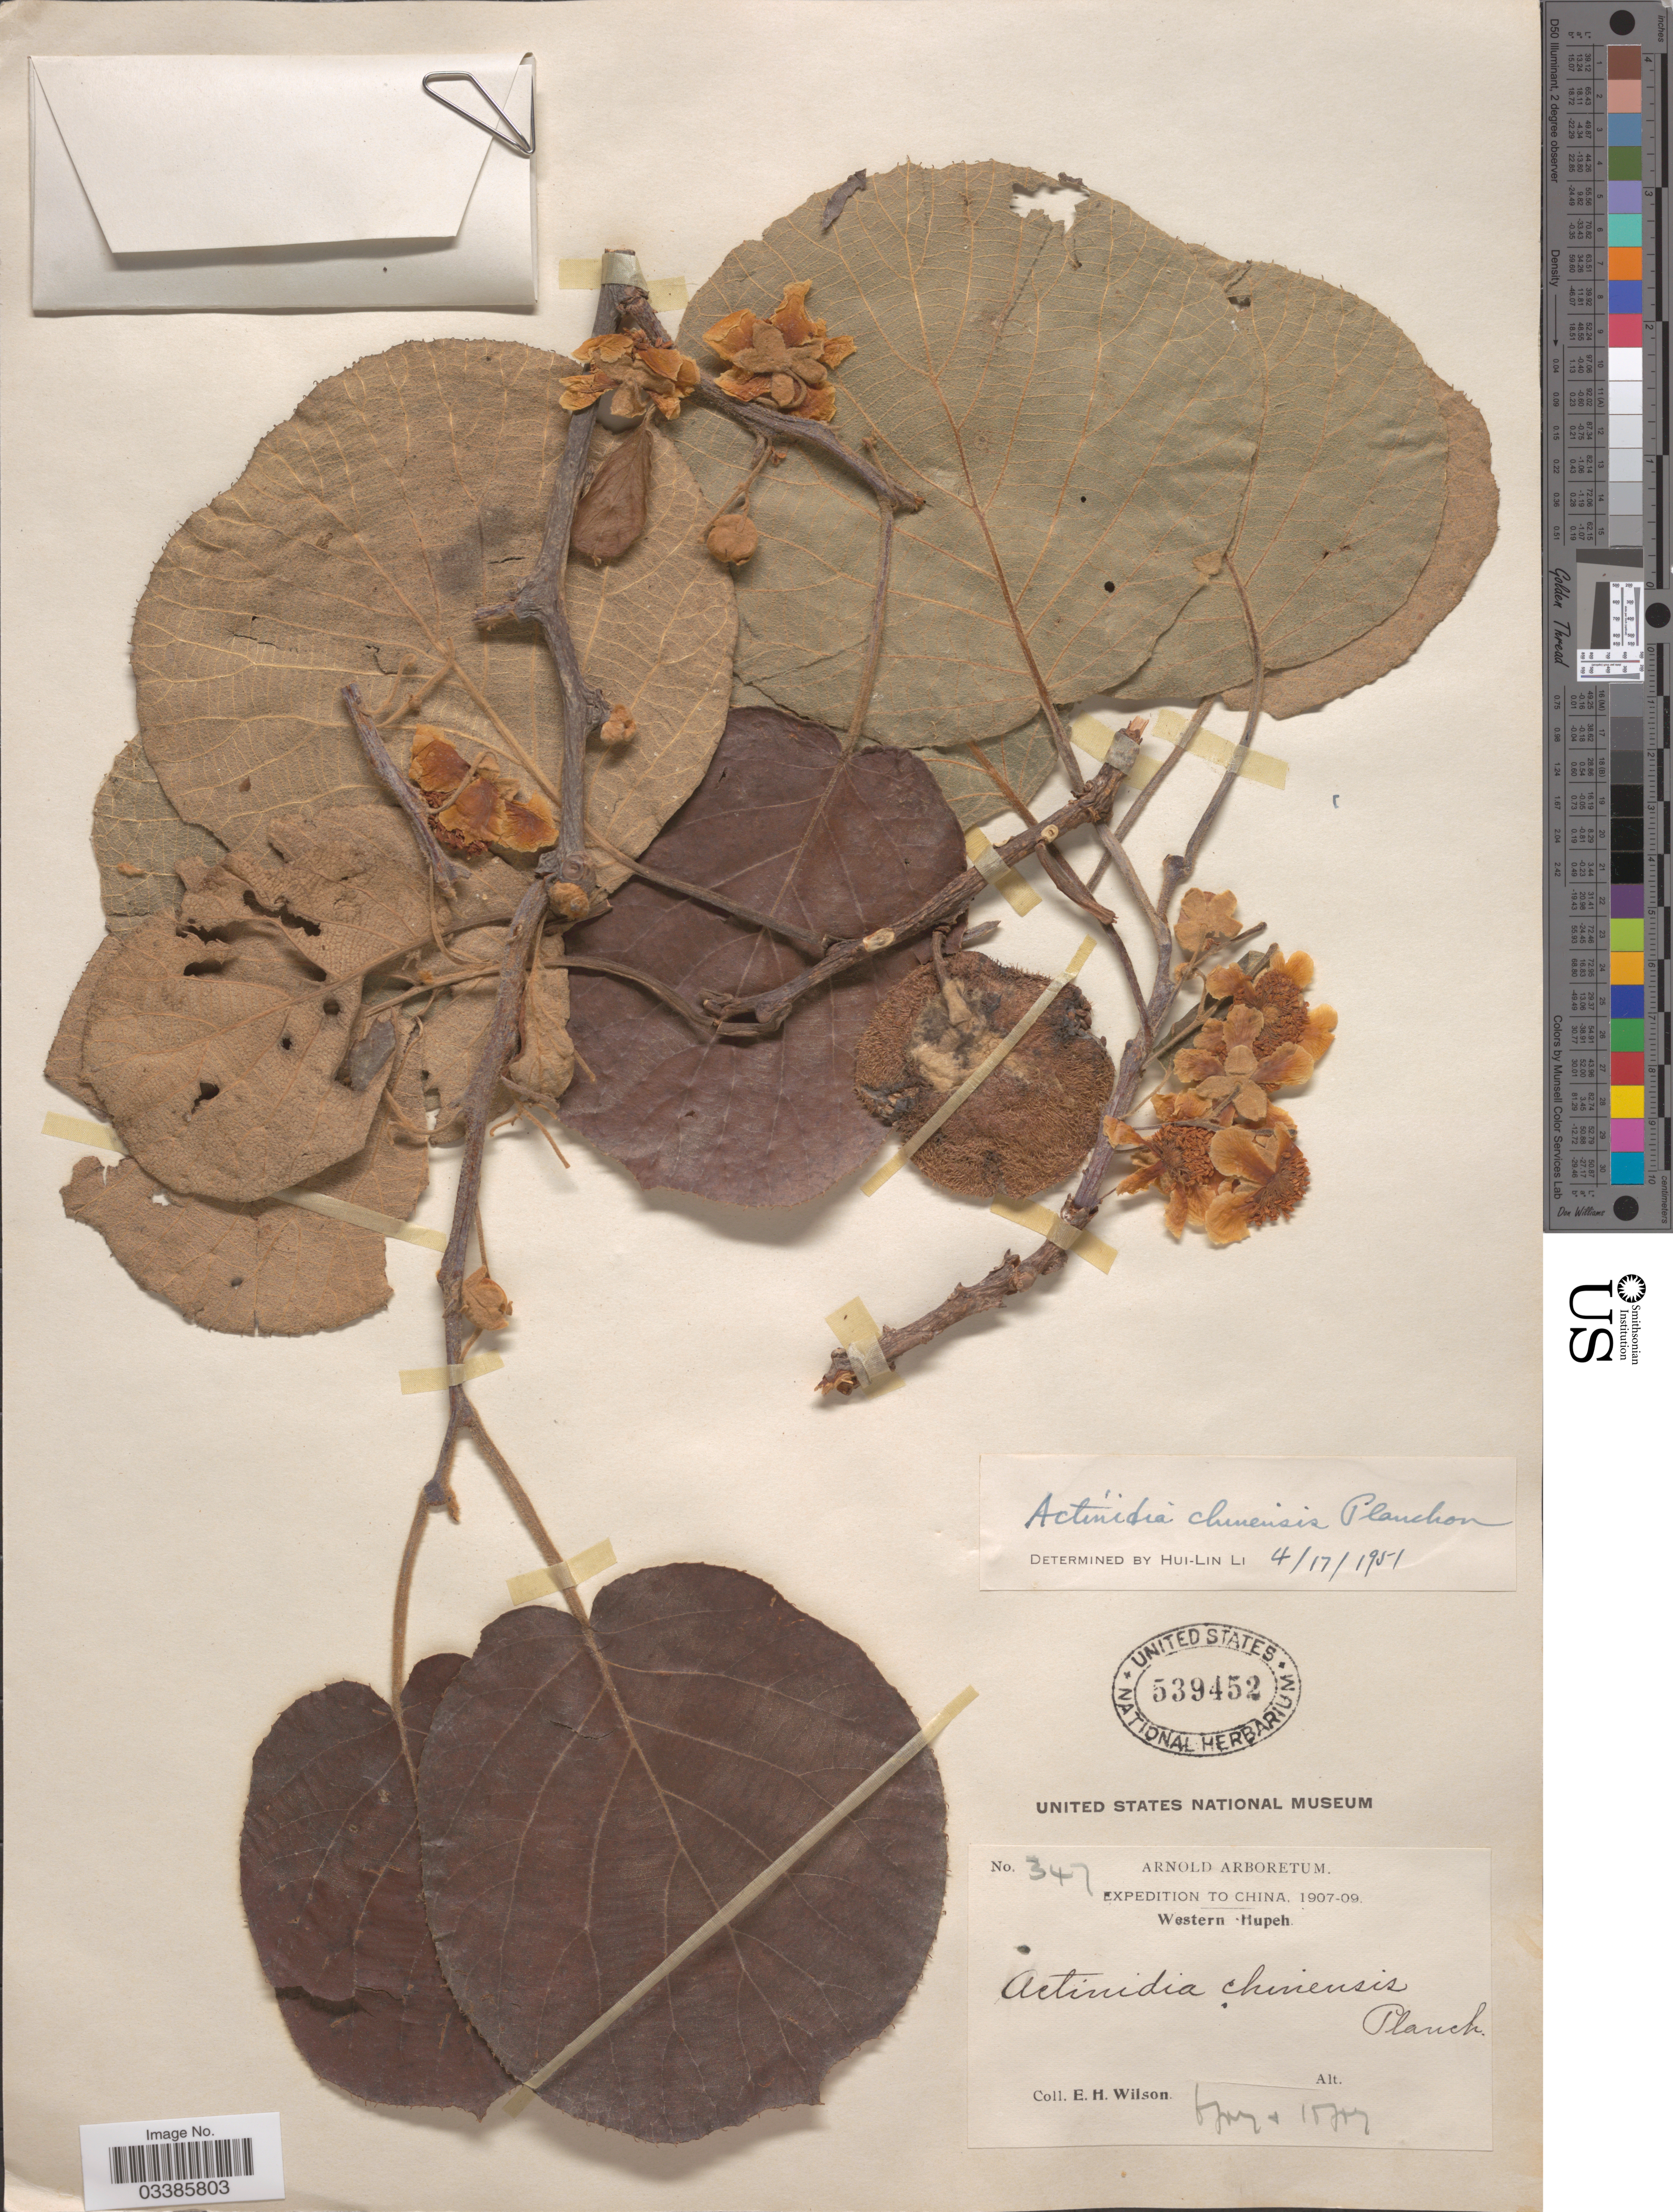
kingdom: Plantae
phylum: Tracheophyta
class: Magnoliopsida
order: Ericales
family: Actinidiaceae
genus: Actinidia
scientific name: Actinidia chinensis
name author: Planch.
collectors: E. Wilson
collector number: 347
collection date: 1907-06/1907-10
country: China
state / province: Hubei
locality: Western Hupeh.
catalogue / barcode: US 539452